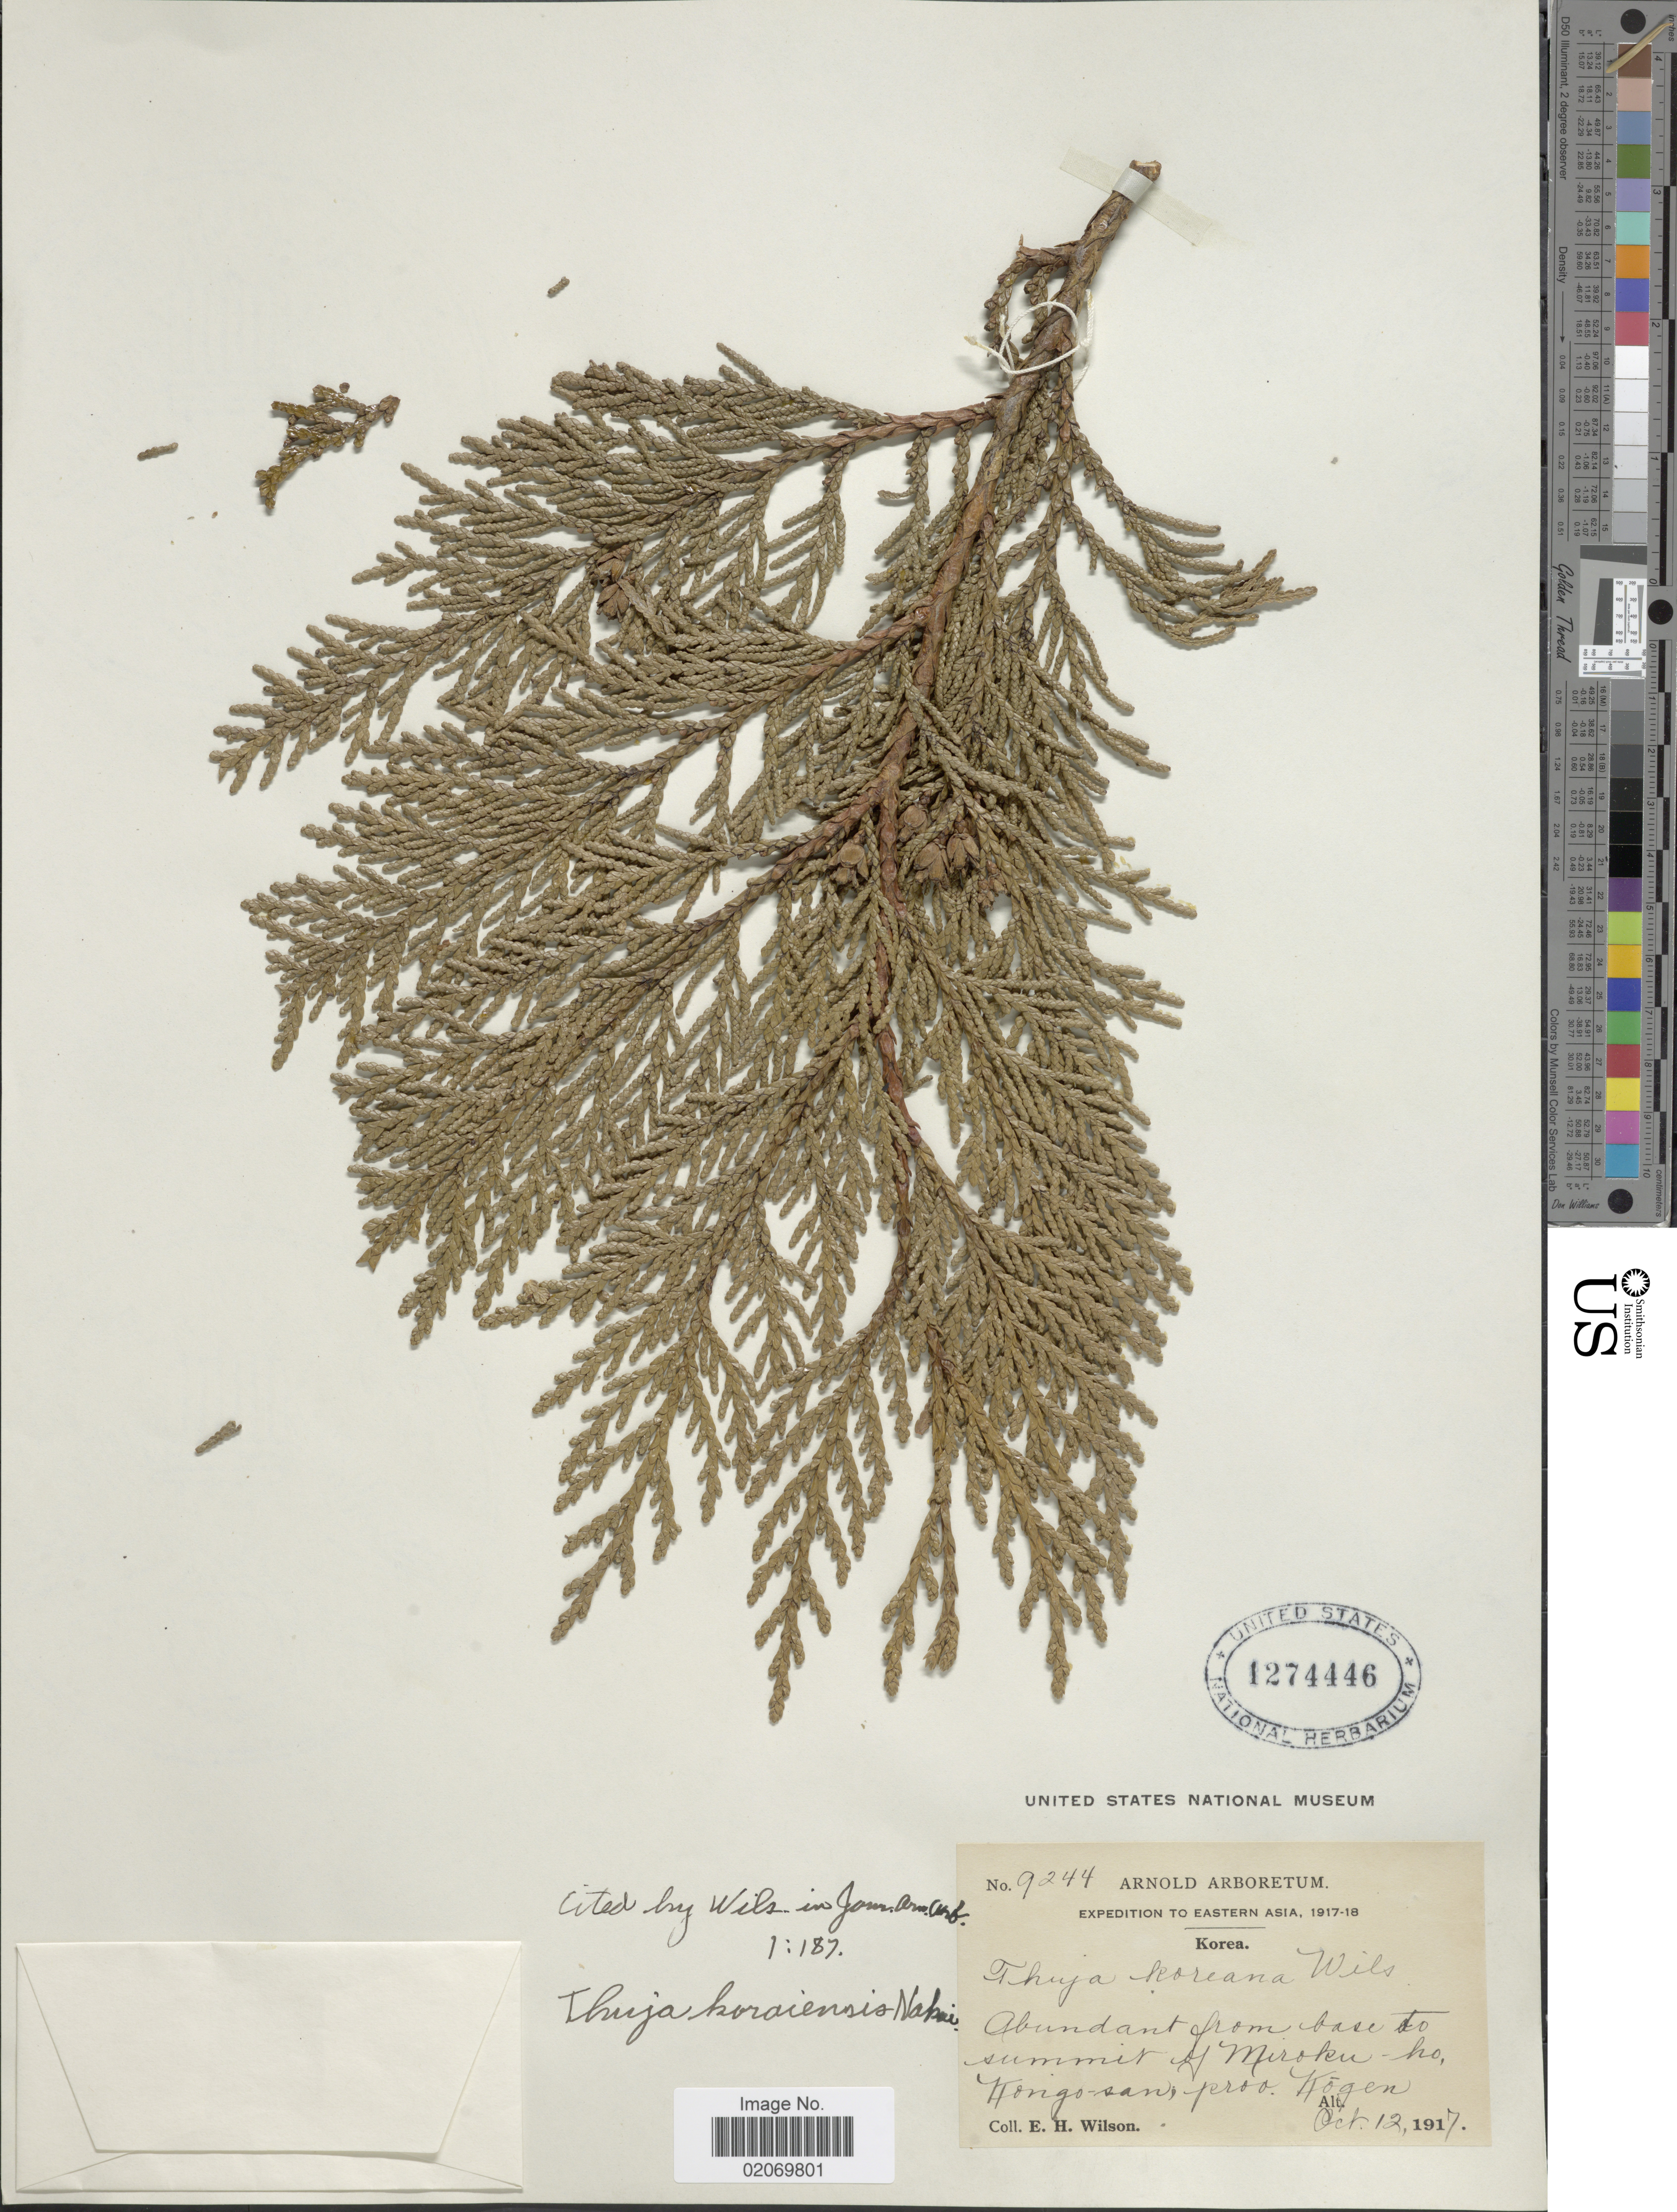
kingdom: Plantae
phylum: Tracheophyta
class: Pinopsida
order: Pinales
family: Cupressaceae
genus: Thuja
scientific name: Thuja koraiensis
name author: Nakai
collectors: E. Wilson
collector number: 9244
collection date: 1917-10-12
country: North Korea / South Korea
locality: Eastern Asia, from base to summit of Miroku -ho, Kongo-san, prov. Kögen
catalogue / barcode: US 1274446